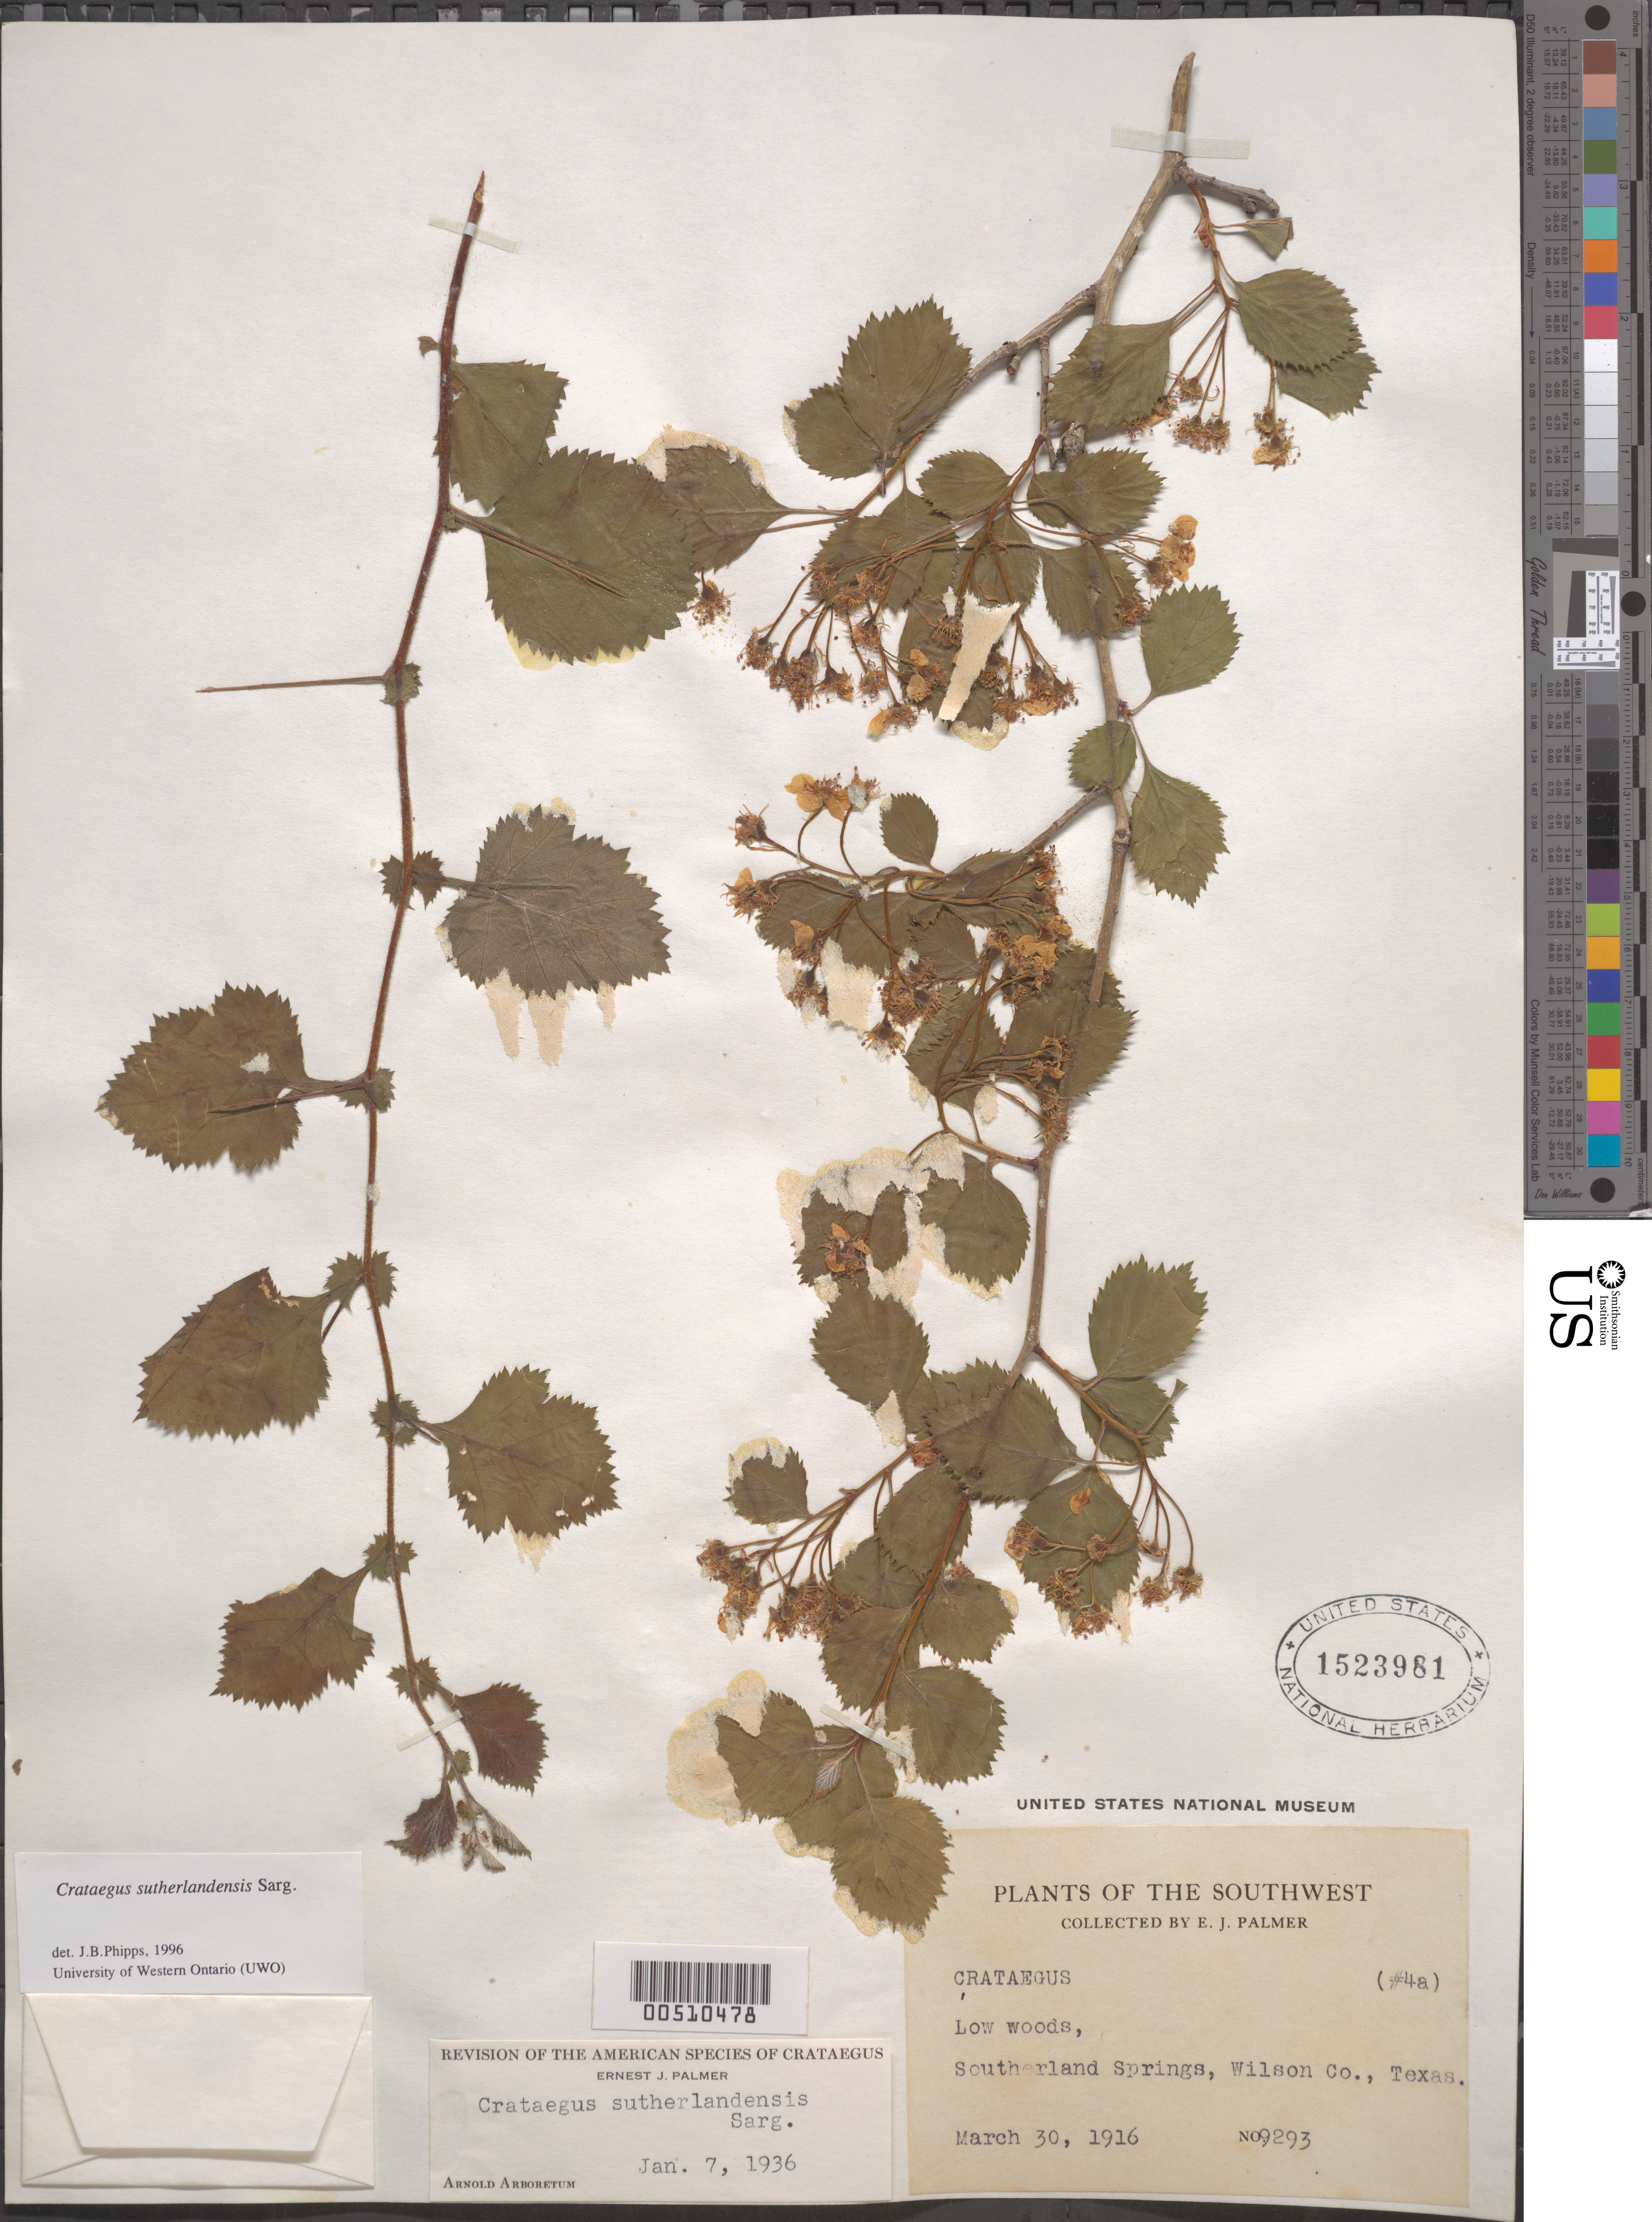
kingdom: Plantae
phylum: Tracheophyta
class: Magnoliopsida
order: Rosales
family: Rosaceae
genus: Crataegus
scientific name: Crataegus viridis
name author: L.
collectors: E. J. Palmer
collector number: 9293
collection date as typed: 30 Mar 1916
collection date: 1916-03-30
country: United States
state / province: Texas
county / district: Wilson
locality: Southerland Springs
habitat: Low woods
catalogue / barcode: US 1523981